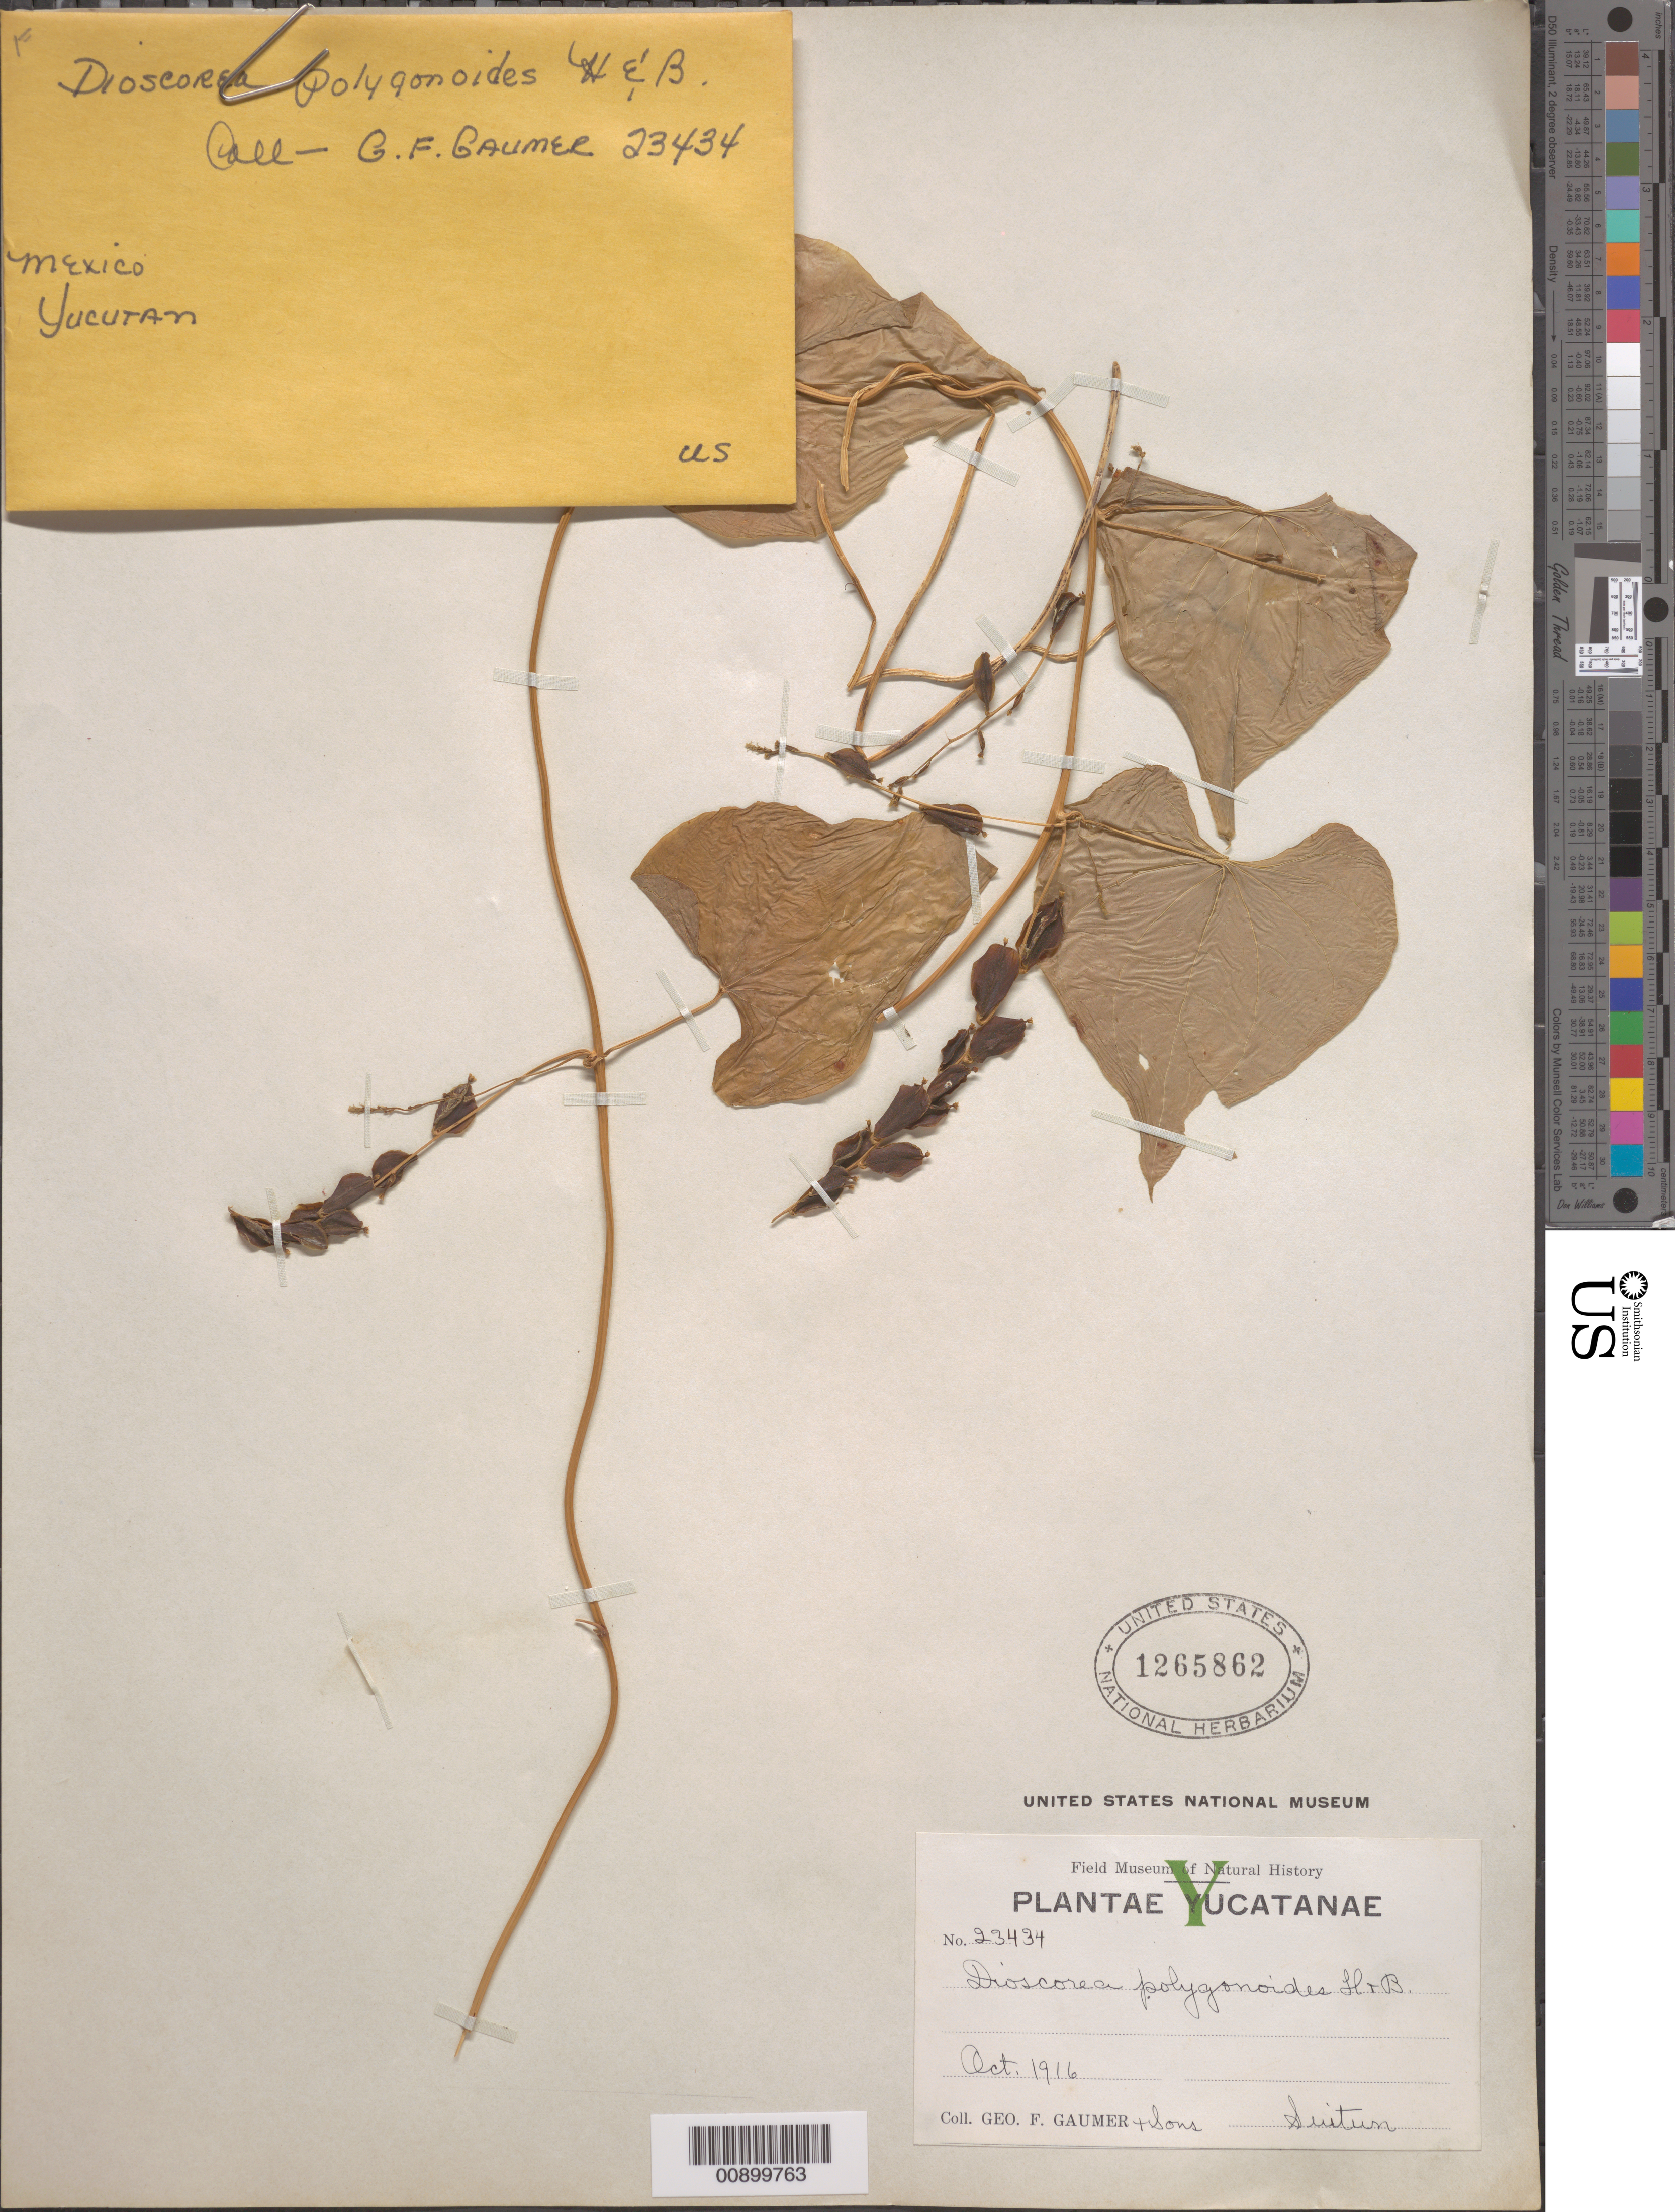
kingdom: Plantae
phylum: Tracheophyta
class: Liliopsida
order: Dioscoreales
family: Dioscoreaceae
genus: Dioscorea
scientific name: Dioscorea polygonoides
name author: Humb. & Bonpl. ex Willd.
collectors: G. F. Gaumer & et al.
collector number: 23434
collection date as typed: Oct 1916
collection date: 1916-10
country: Mexico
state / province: Yucatán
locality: Suitun, Yucatán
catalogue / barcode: US 1265862